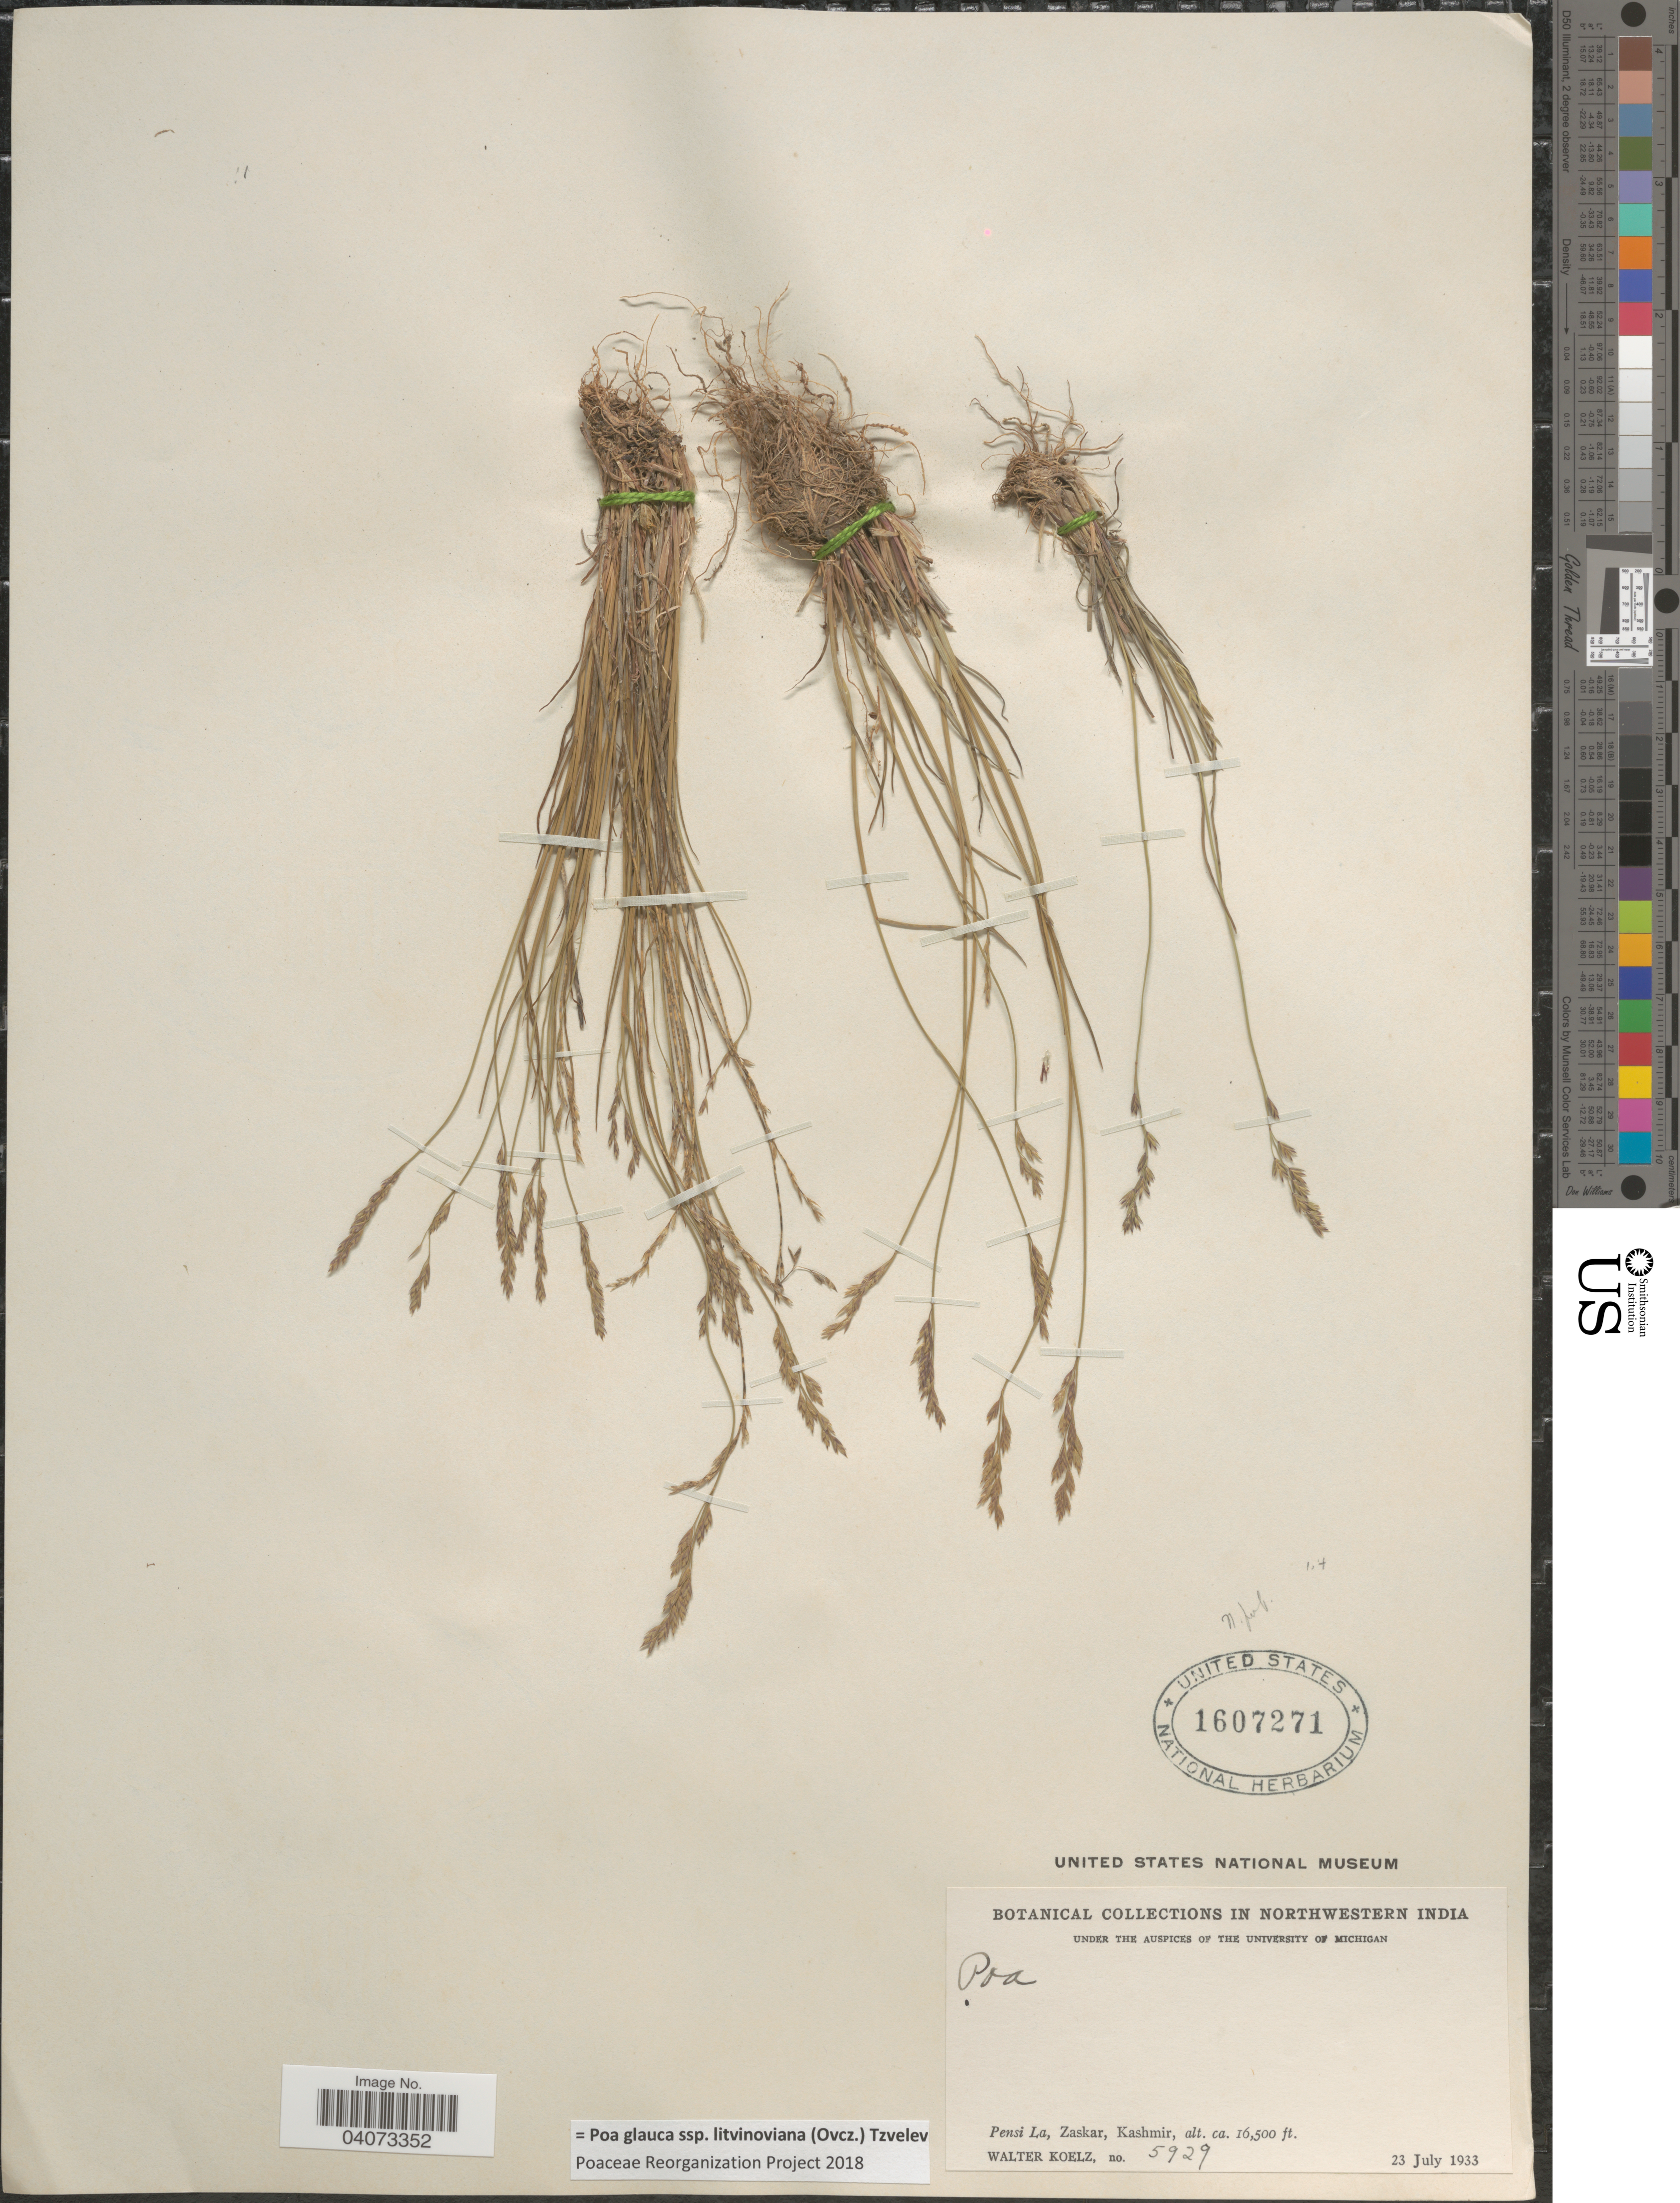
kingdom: Plantae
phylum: Tracheophyta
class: Liliopsida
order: Poales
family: Poaceae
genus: Poa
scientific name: Poa glauca subsp. litvinoviana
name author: (Ovcz.) Tzvelev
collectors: W. N. Koelz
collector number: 5929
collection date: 1933-07-23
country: India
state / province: Jammu and Kashmir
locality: Northwestern India. Pensi La, Zaskar, Kashmir.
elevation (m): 5029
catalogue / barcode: US 1607271